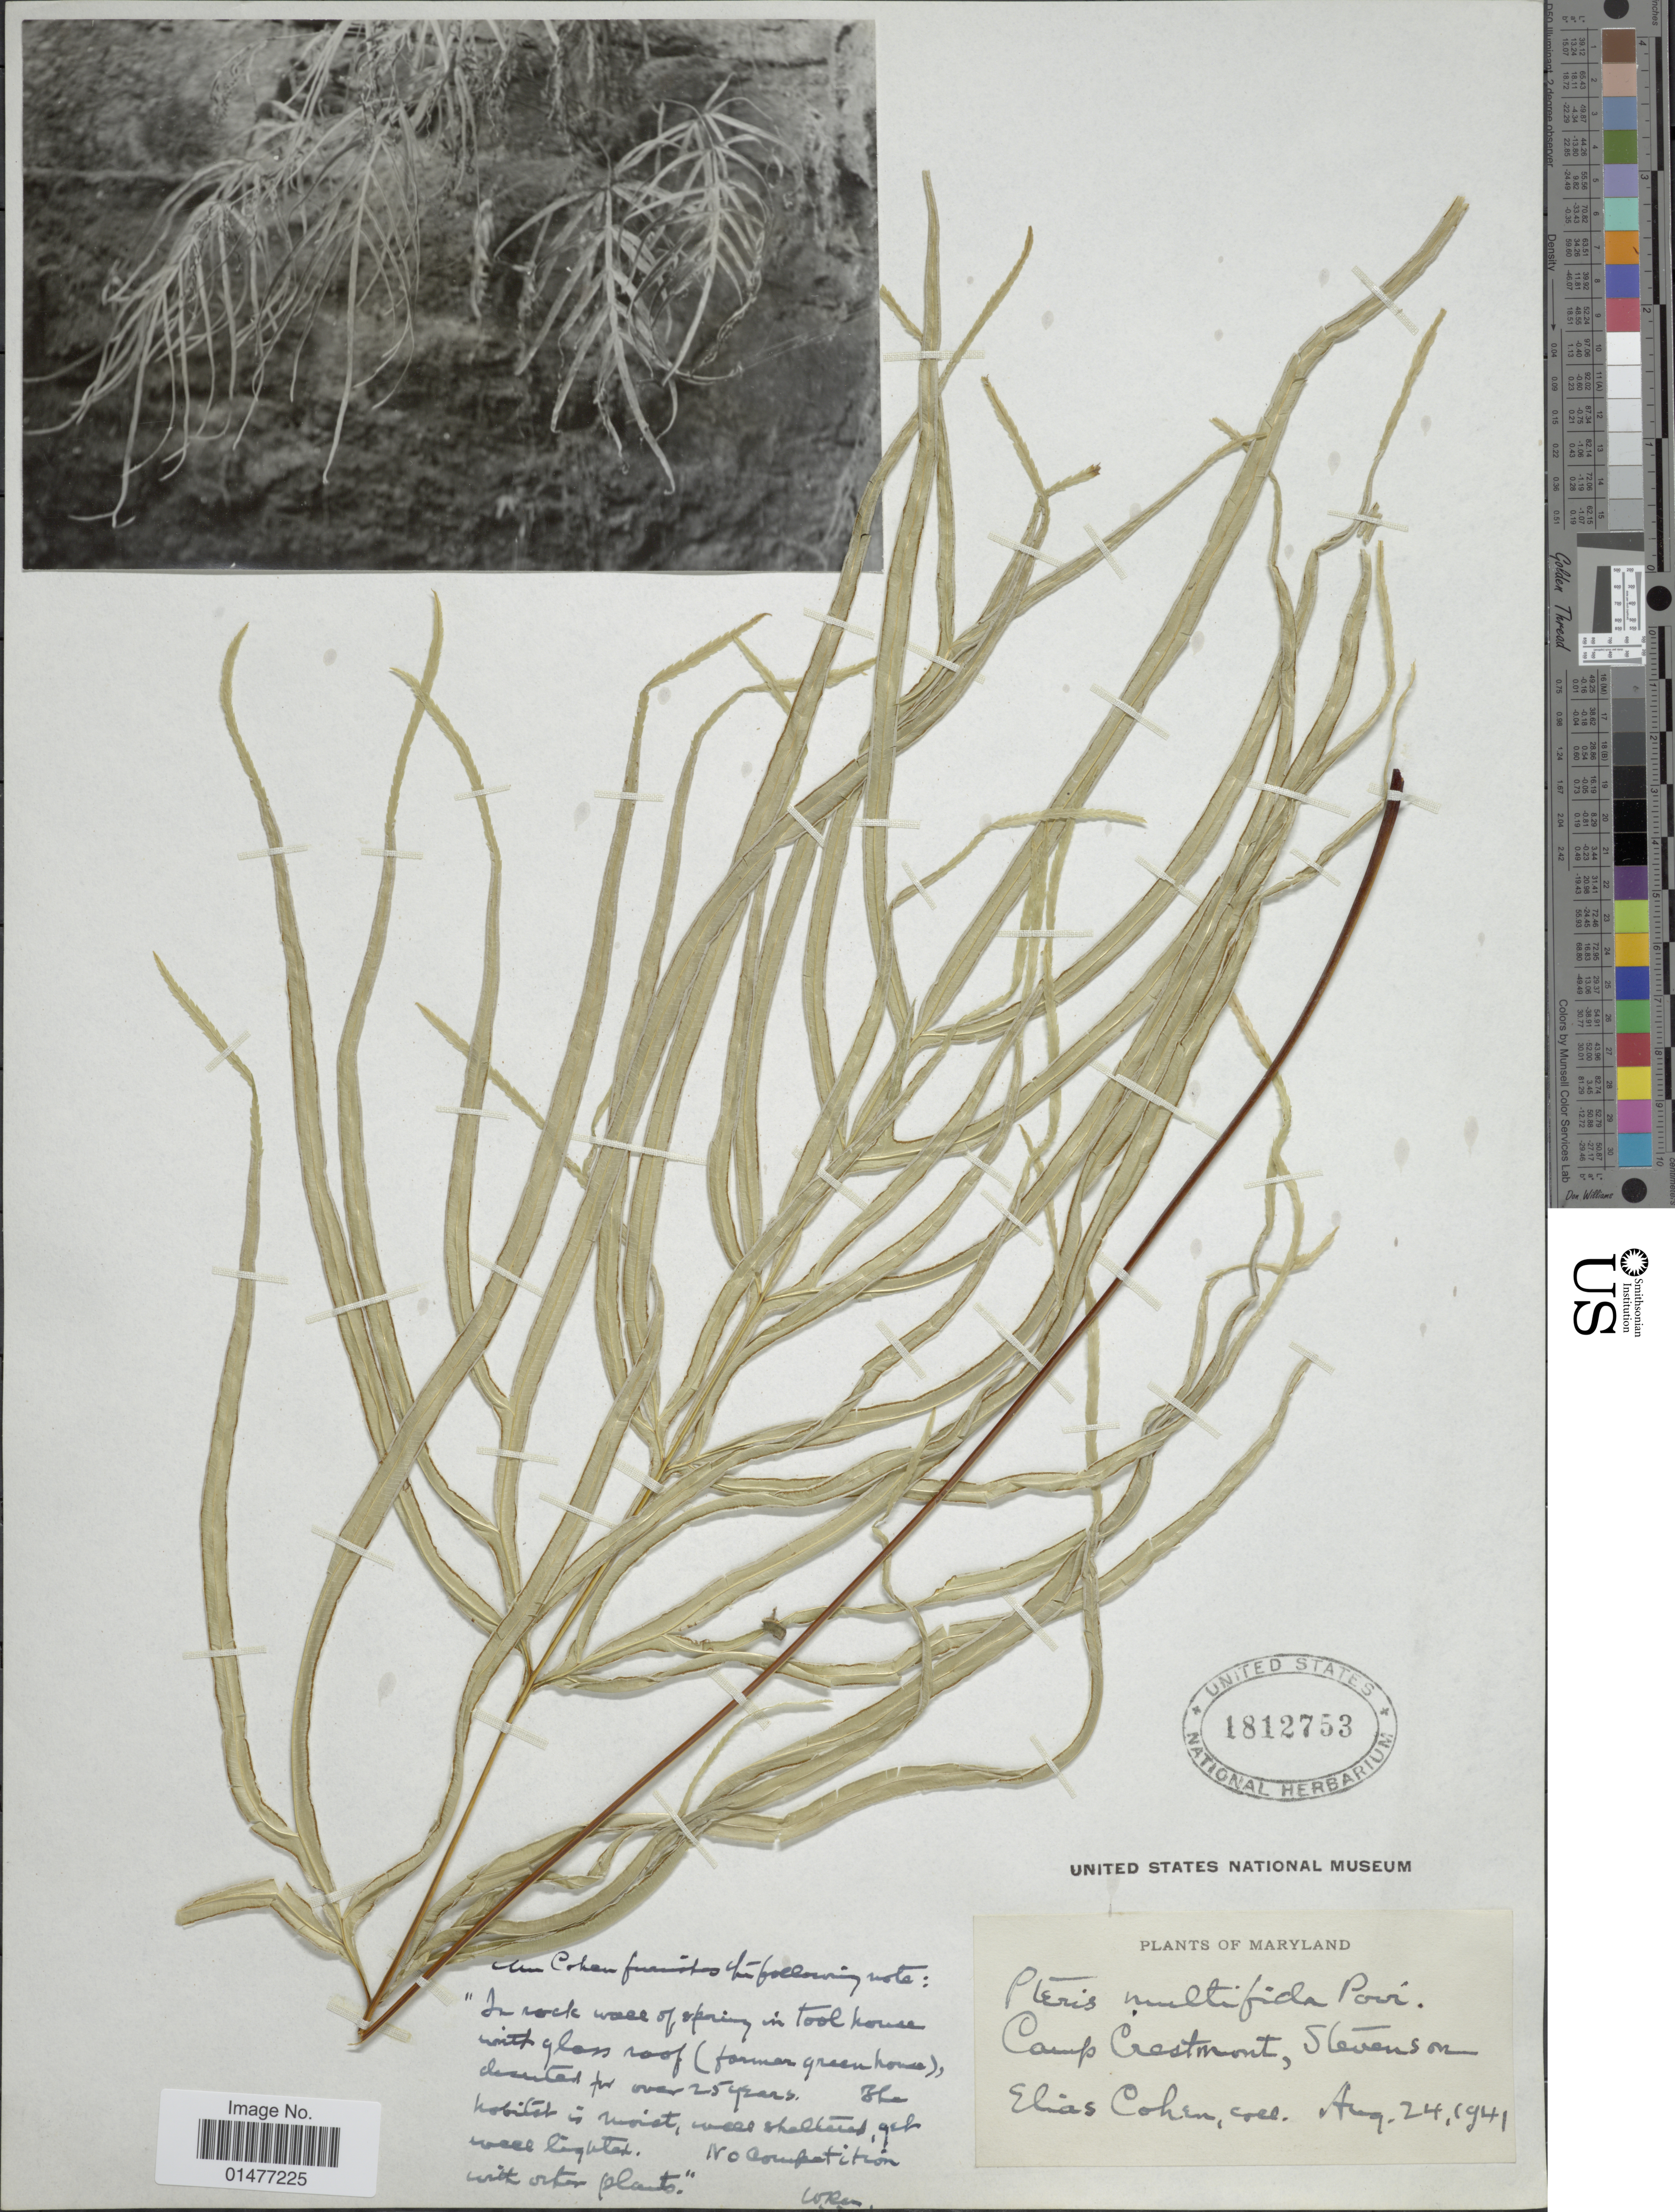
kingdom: Plantae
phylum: Tracheophyta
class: Polypodiopsida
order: Polypodiales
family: Pteridaceae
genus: Pteris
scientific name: Pteris multifida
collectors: E. Cohen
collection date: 1941-08-24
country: United States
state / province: Maryland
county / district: Baltimore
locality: Camp Crestmont, Stevenson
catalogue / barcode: US 1812753